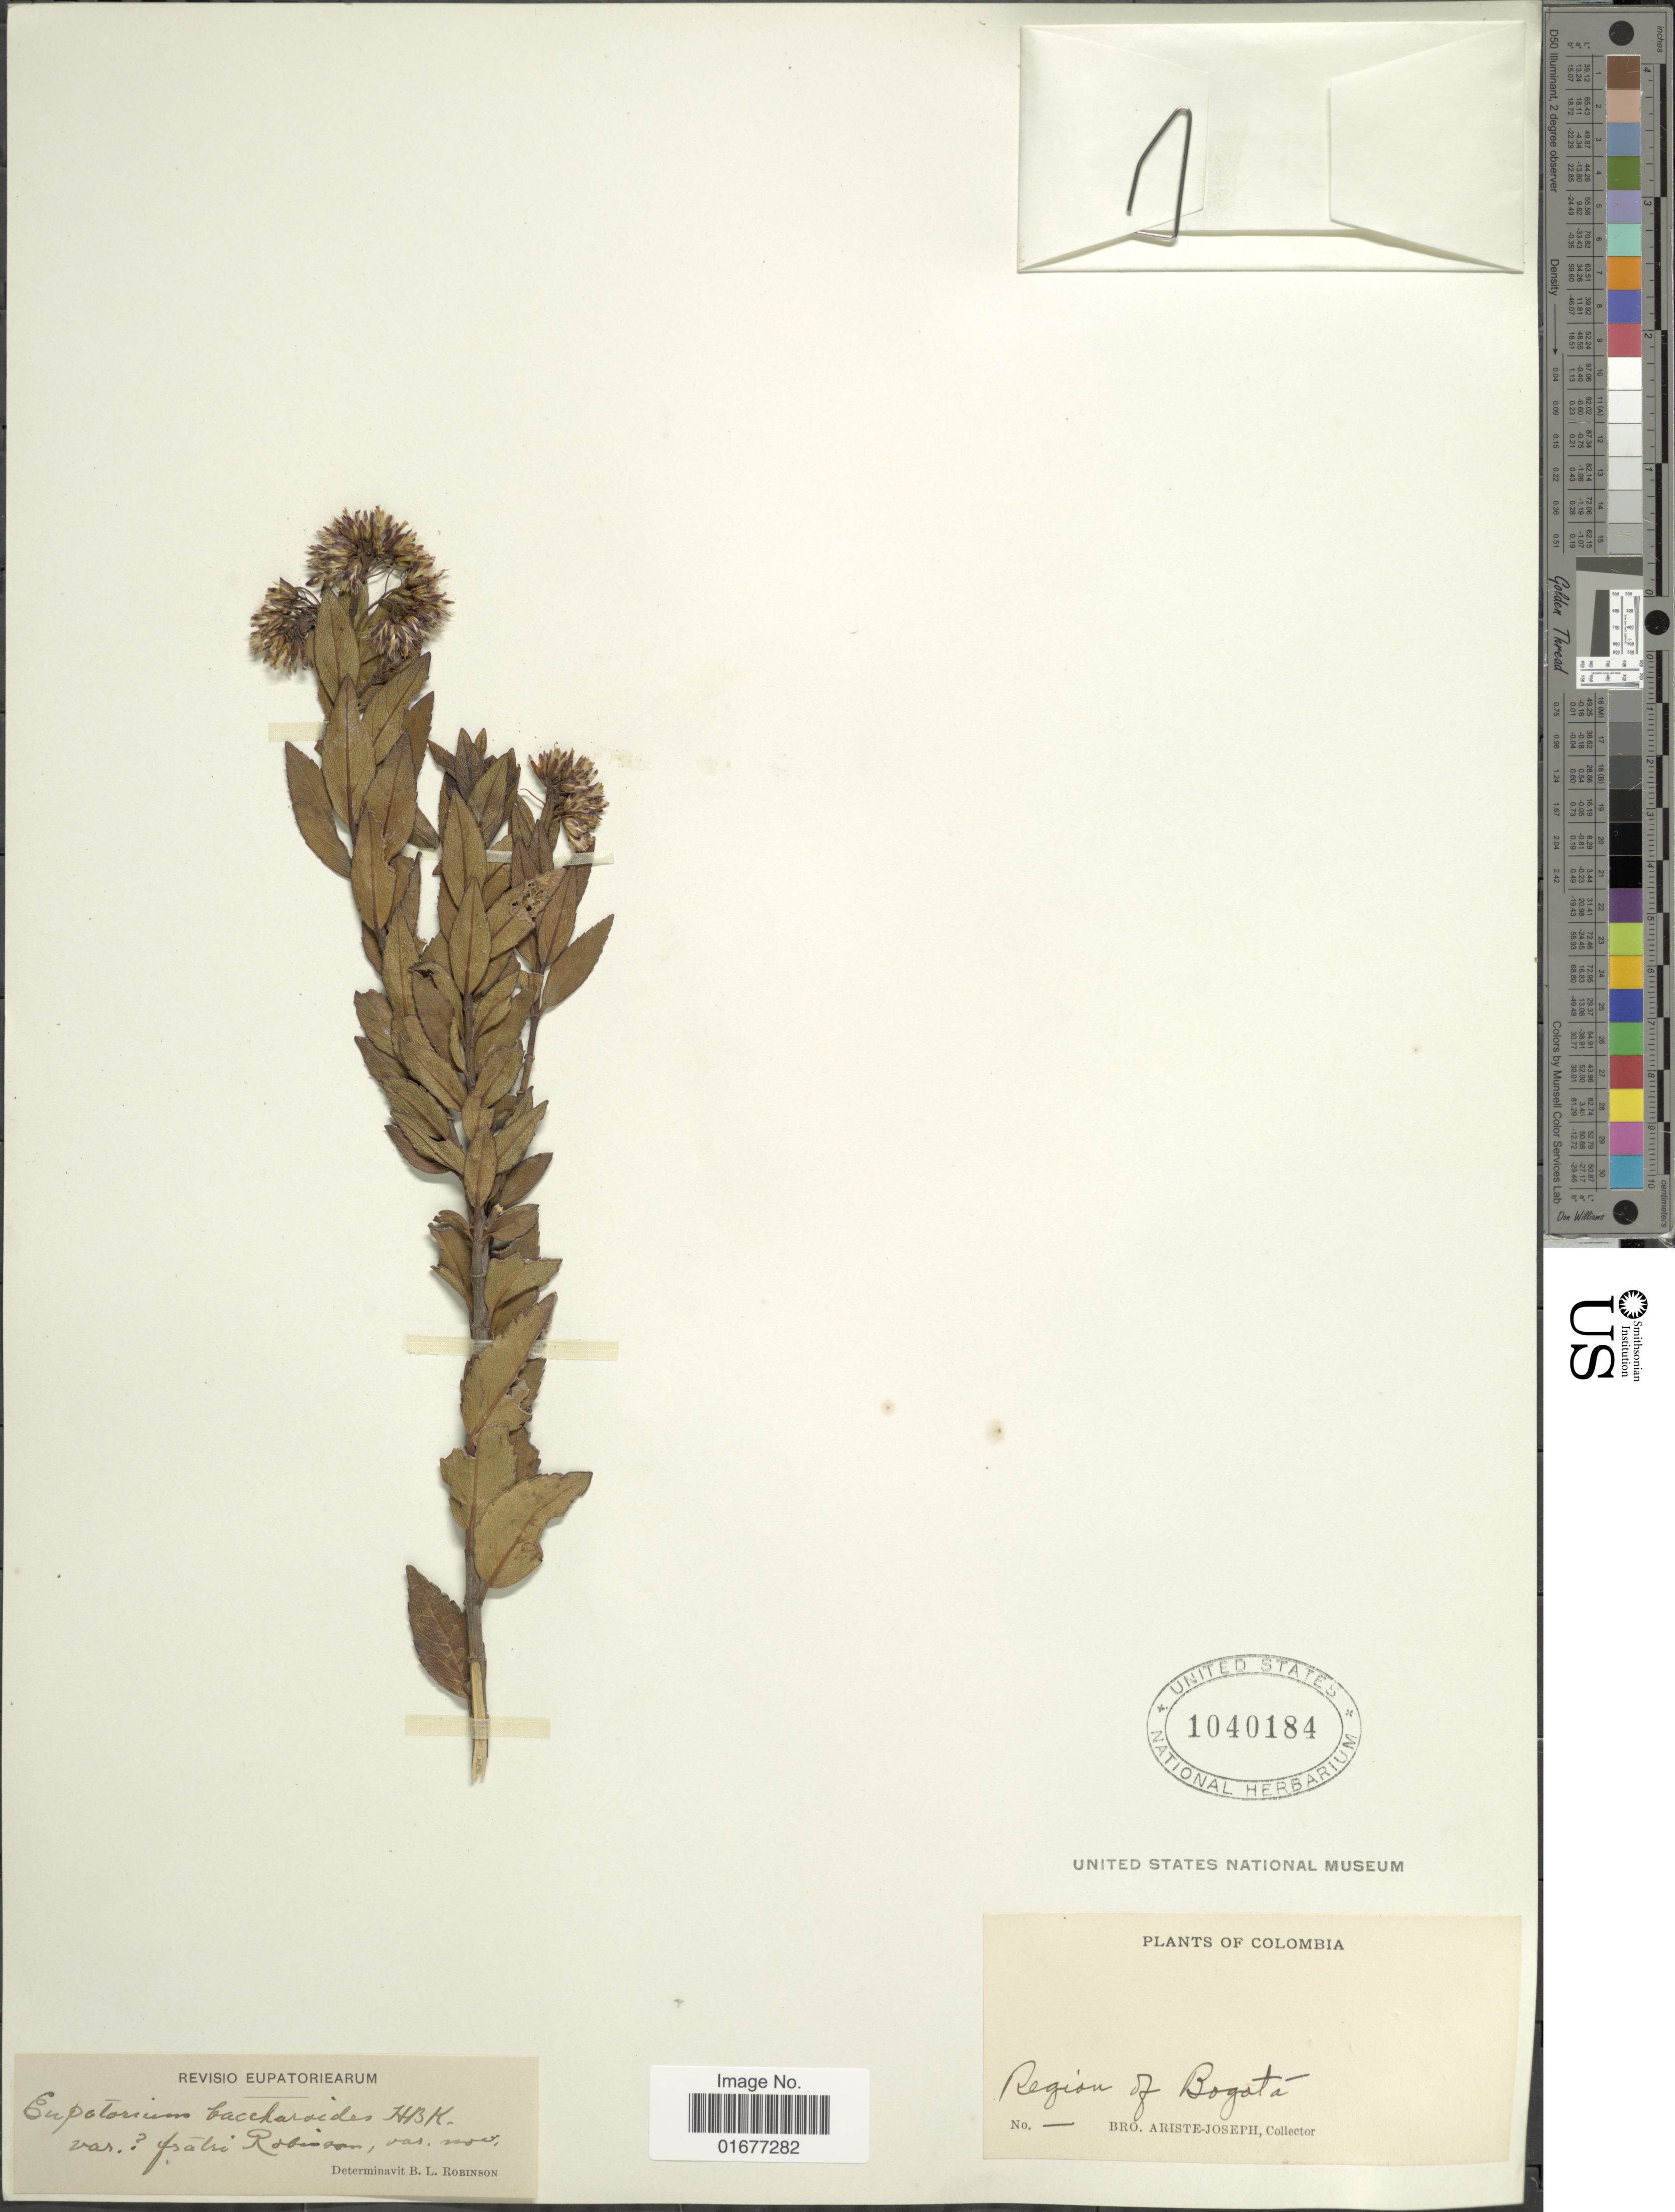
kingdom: Plantae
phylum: Tracheophyta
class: Magnoliopsida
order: Asterales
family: Asteraceae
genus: Ageratina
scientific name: Ageratina baccharoides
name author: (Kunth) R.M. King & H. Rob.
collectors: Bro. Ariste-Joseph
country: Colombia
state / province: Bogota D.C.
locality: Region of Bogota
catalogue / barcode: US 1040184